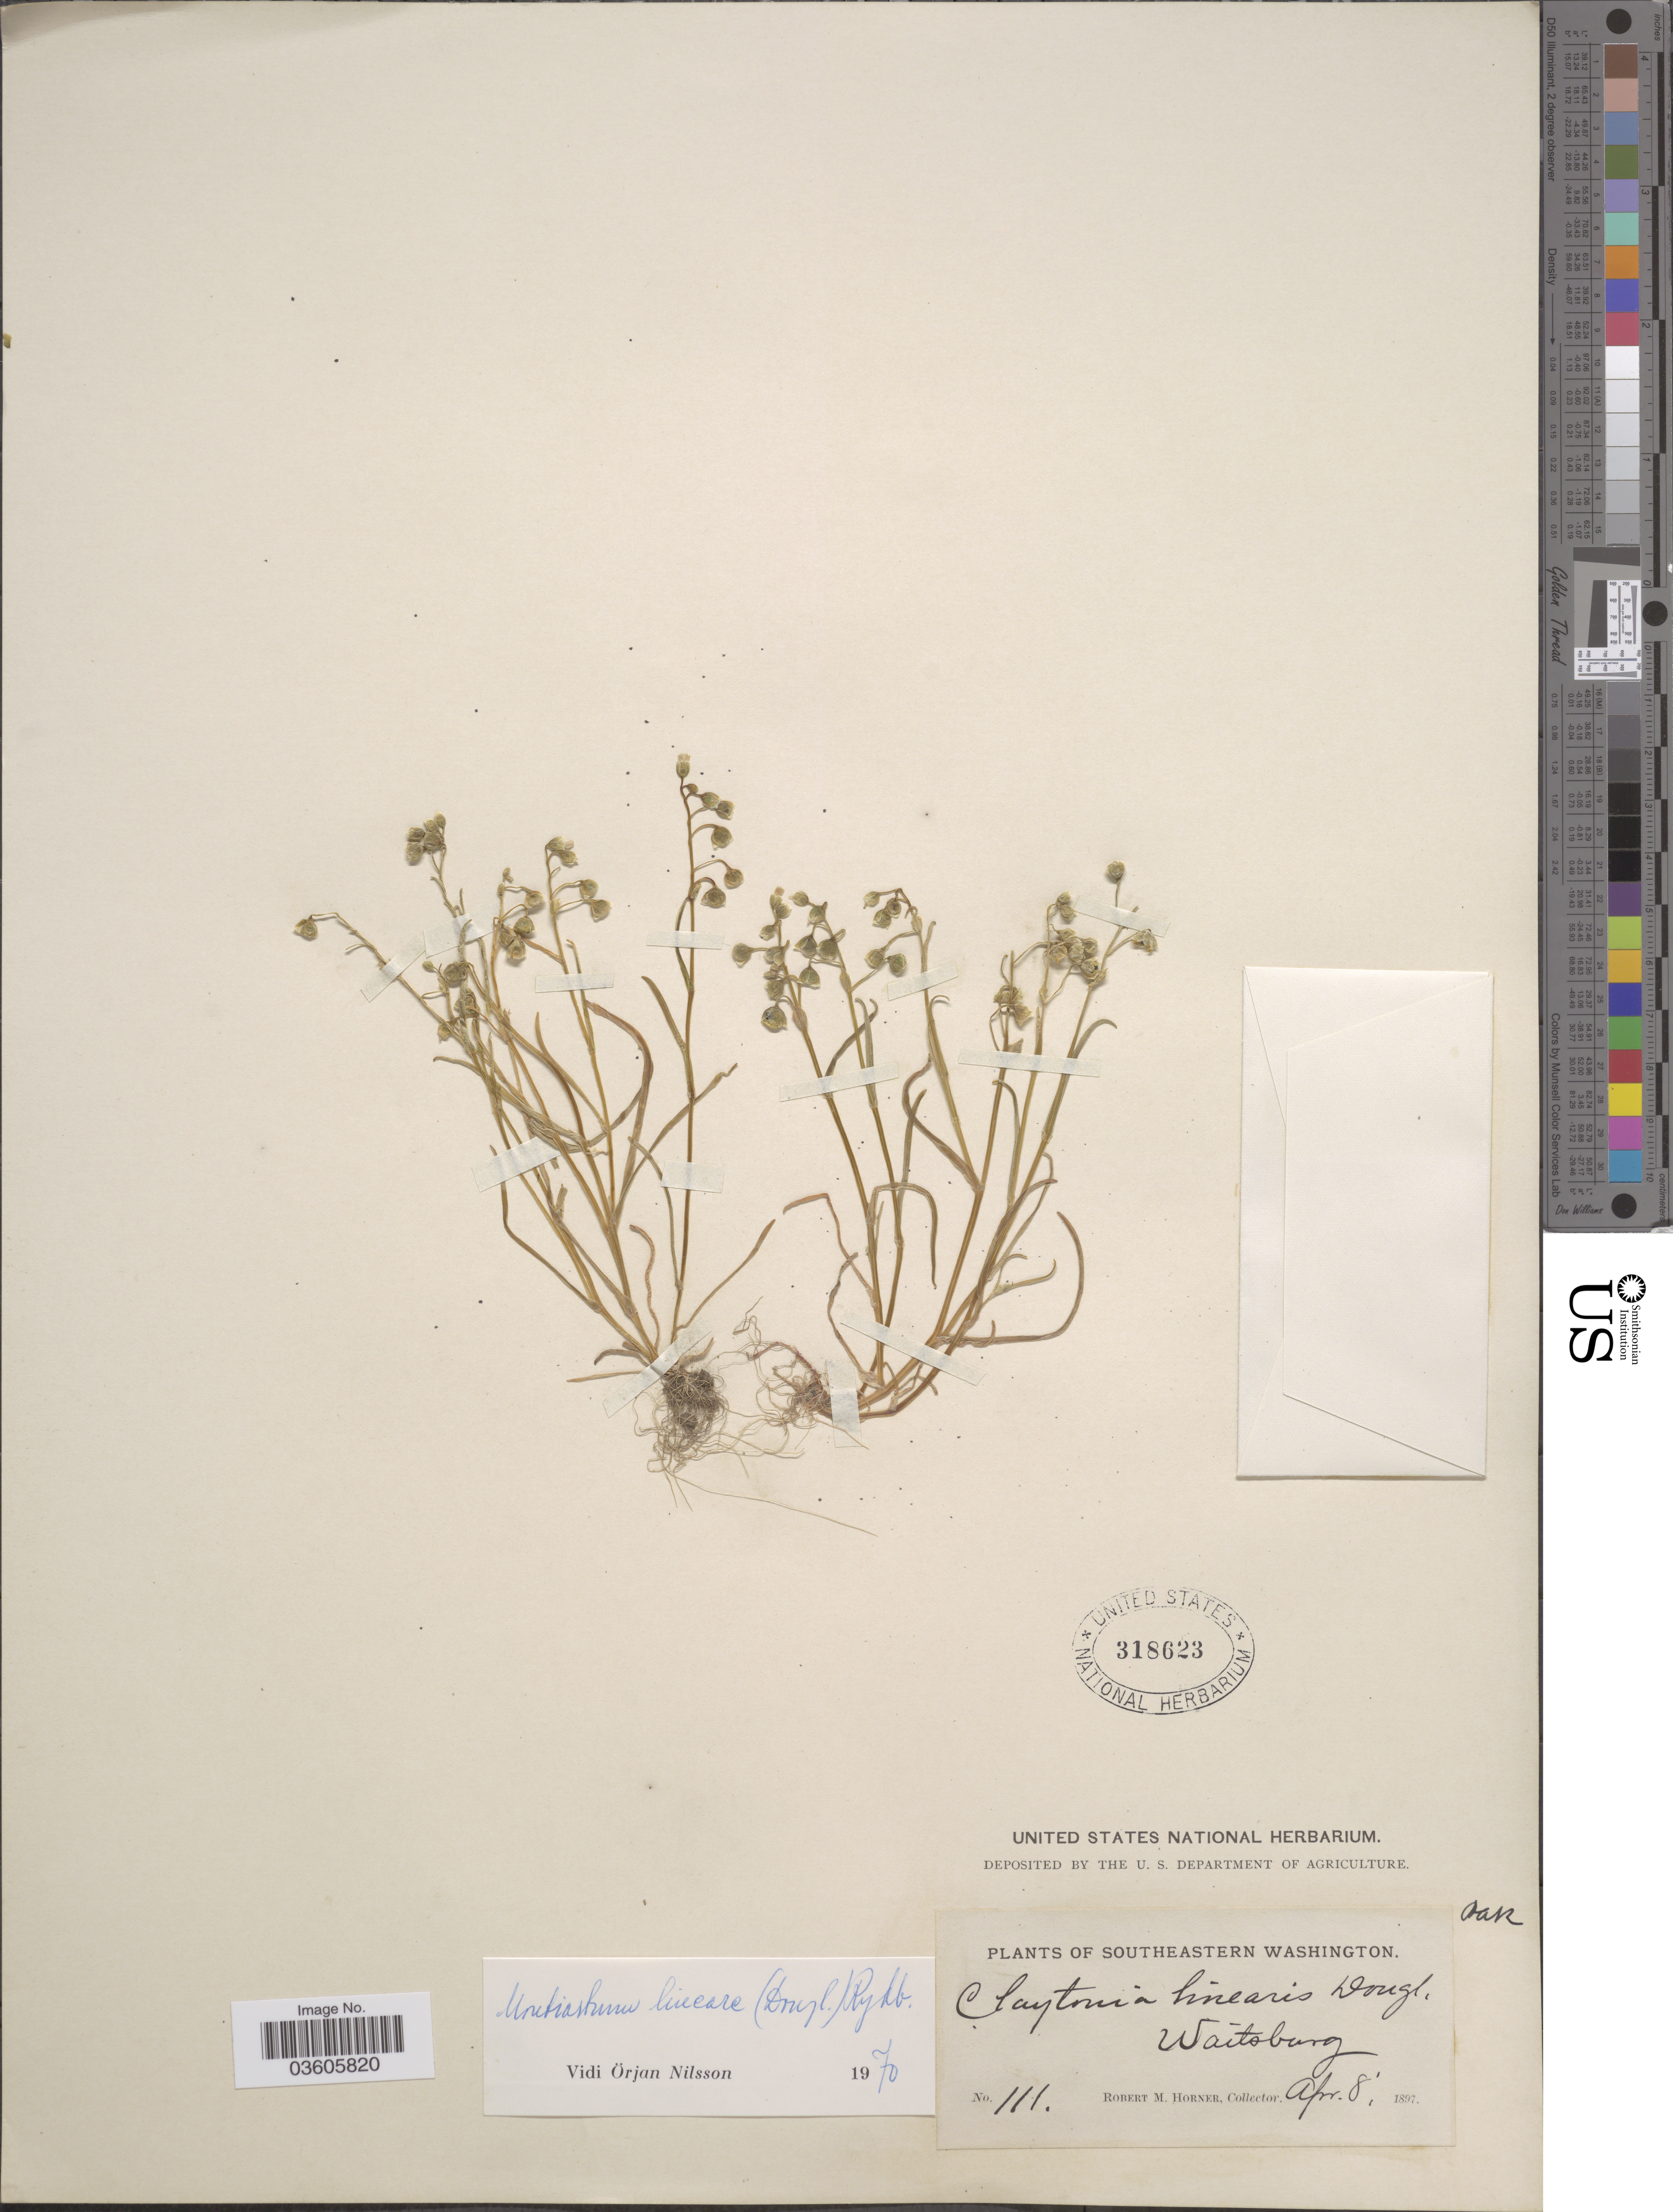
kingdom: Plantae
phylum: Tracheophyta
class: Magnoliopsida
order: Caryophyllales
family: Montiaceae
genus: Montia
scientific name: Montia linearis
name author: (Douglas) Greene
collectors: R. Horner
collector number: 111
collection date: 1897-04-08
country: United States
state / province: Washington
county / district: Walla Walla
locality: Southeastern Washington. Waitsburg.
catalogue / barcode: US 318623